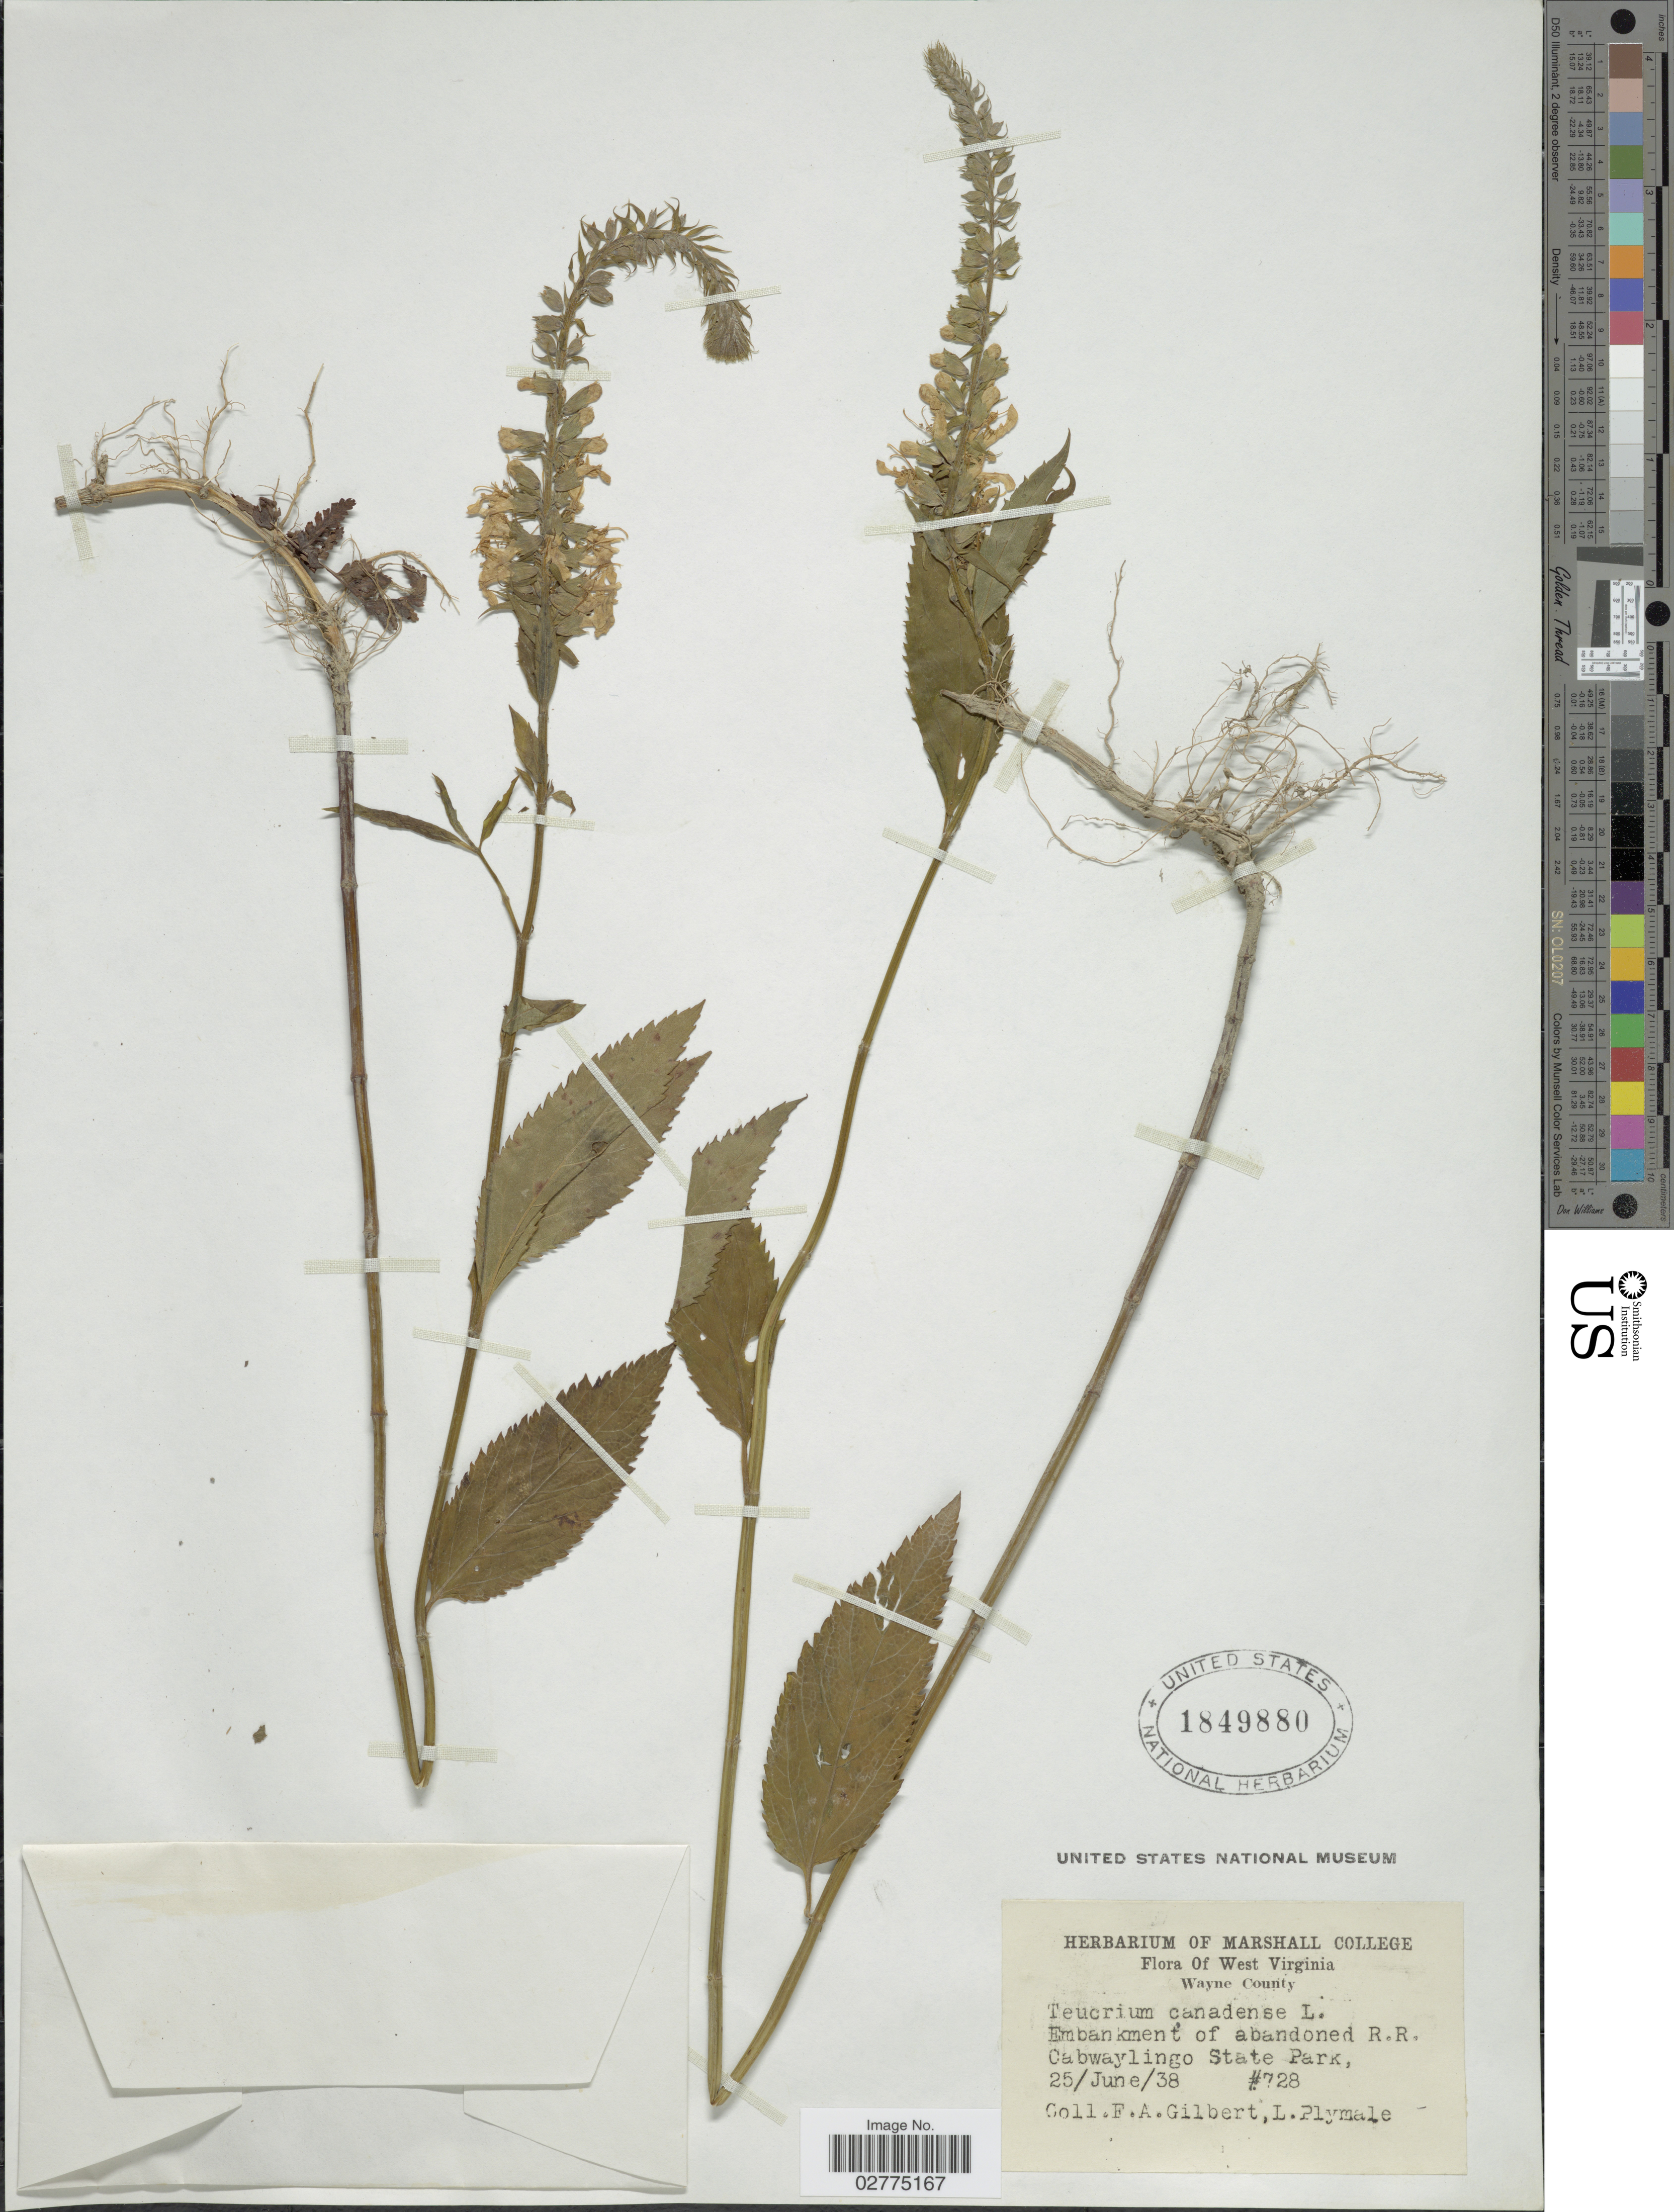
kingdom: Plantae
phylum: Tracheophyta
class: Magnoliopsida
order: Lamiales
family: Lamiaceae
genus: Teucrium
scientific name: Teucrium canadense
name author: L.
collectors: F. A. Gilbert & L. Plymale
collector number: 728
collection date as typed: Transcribed d/m/y: 25/6/38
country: United States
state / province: West Virginia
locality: Embankment of abandoned R.R. Cabwaylingo State Park.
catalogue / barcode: US 1849880